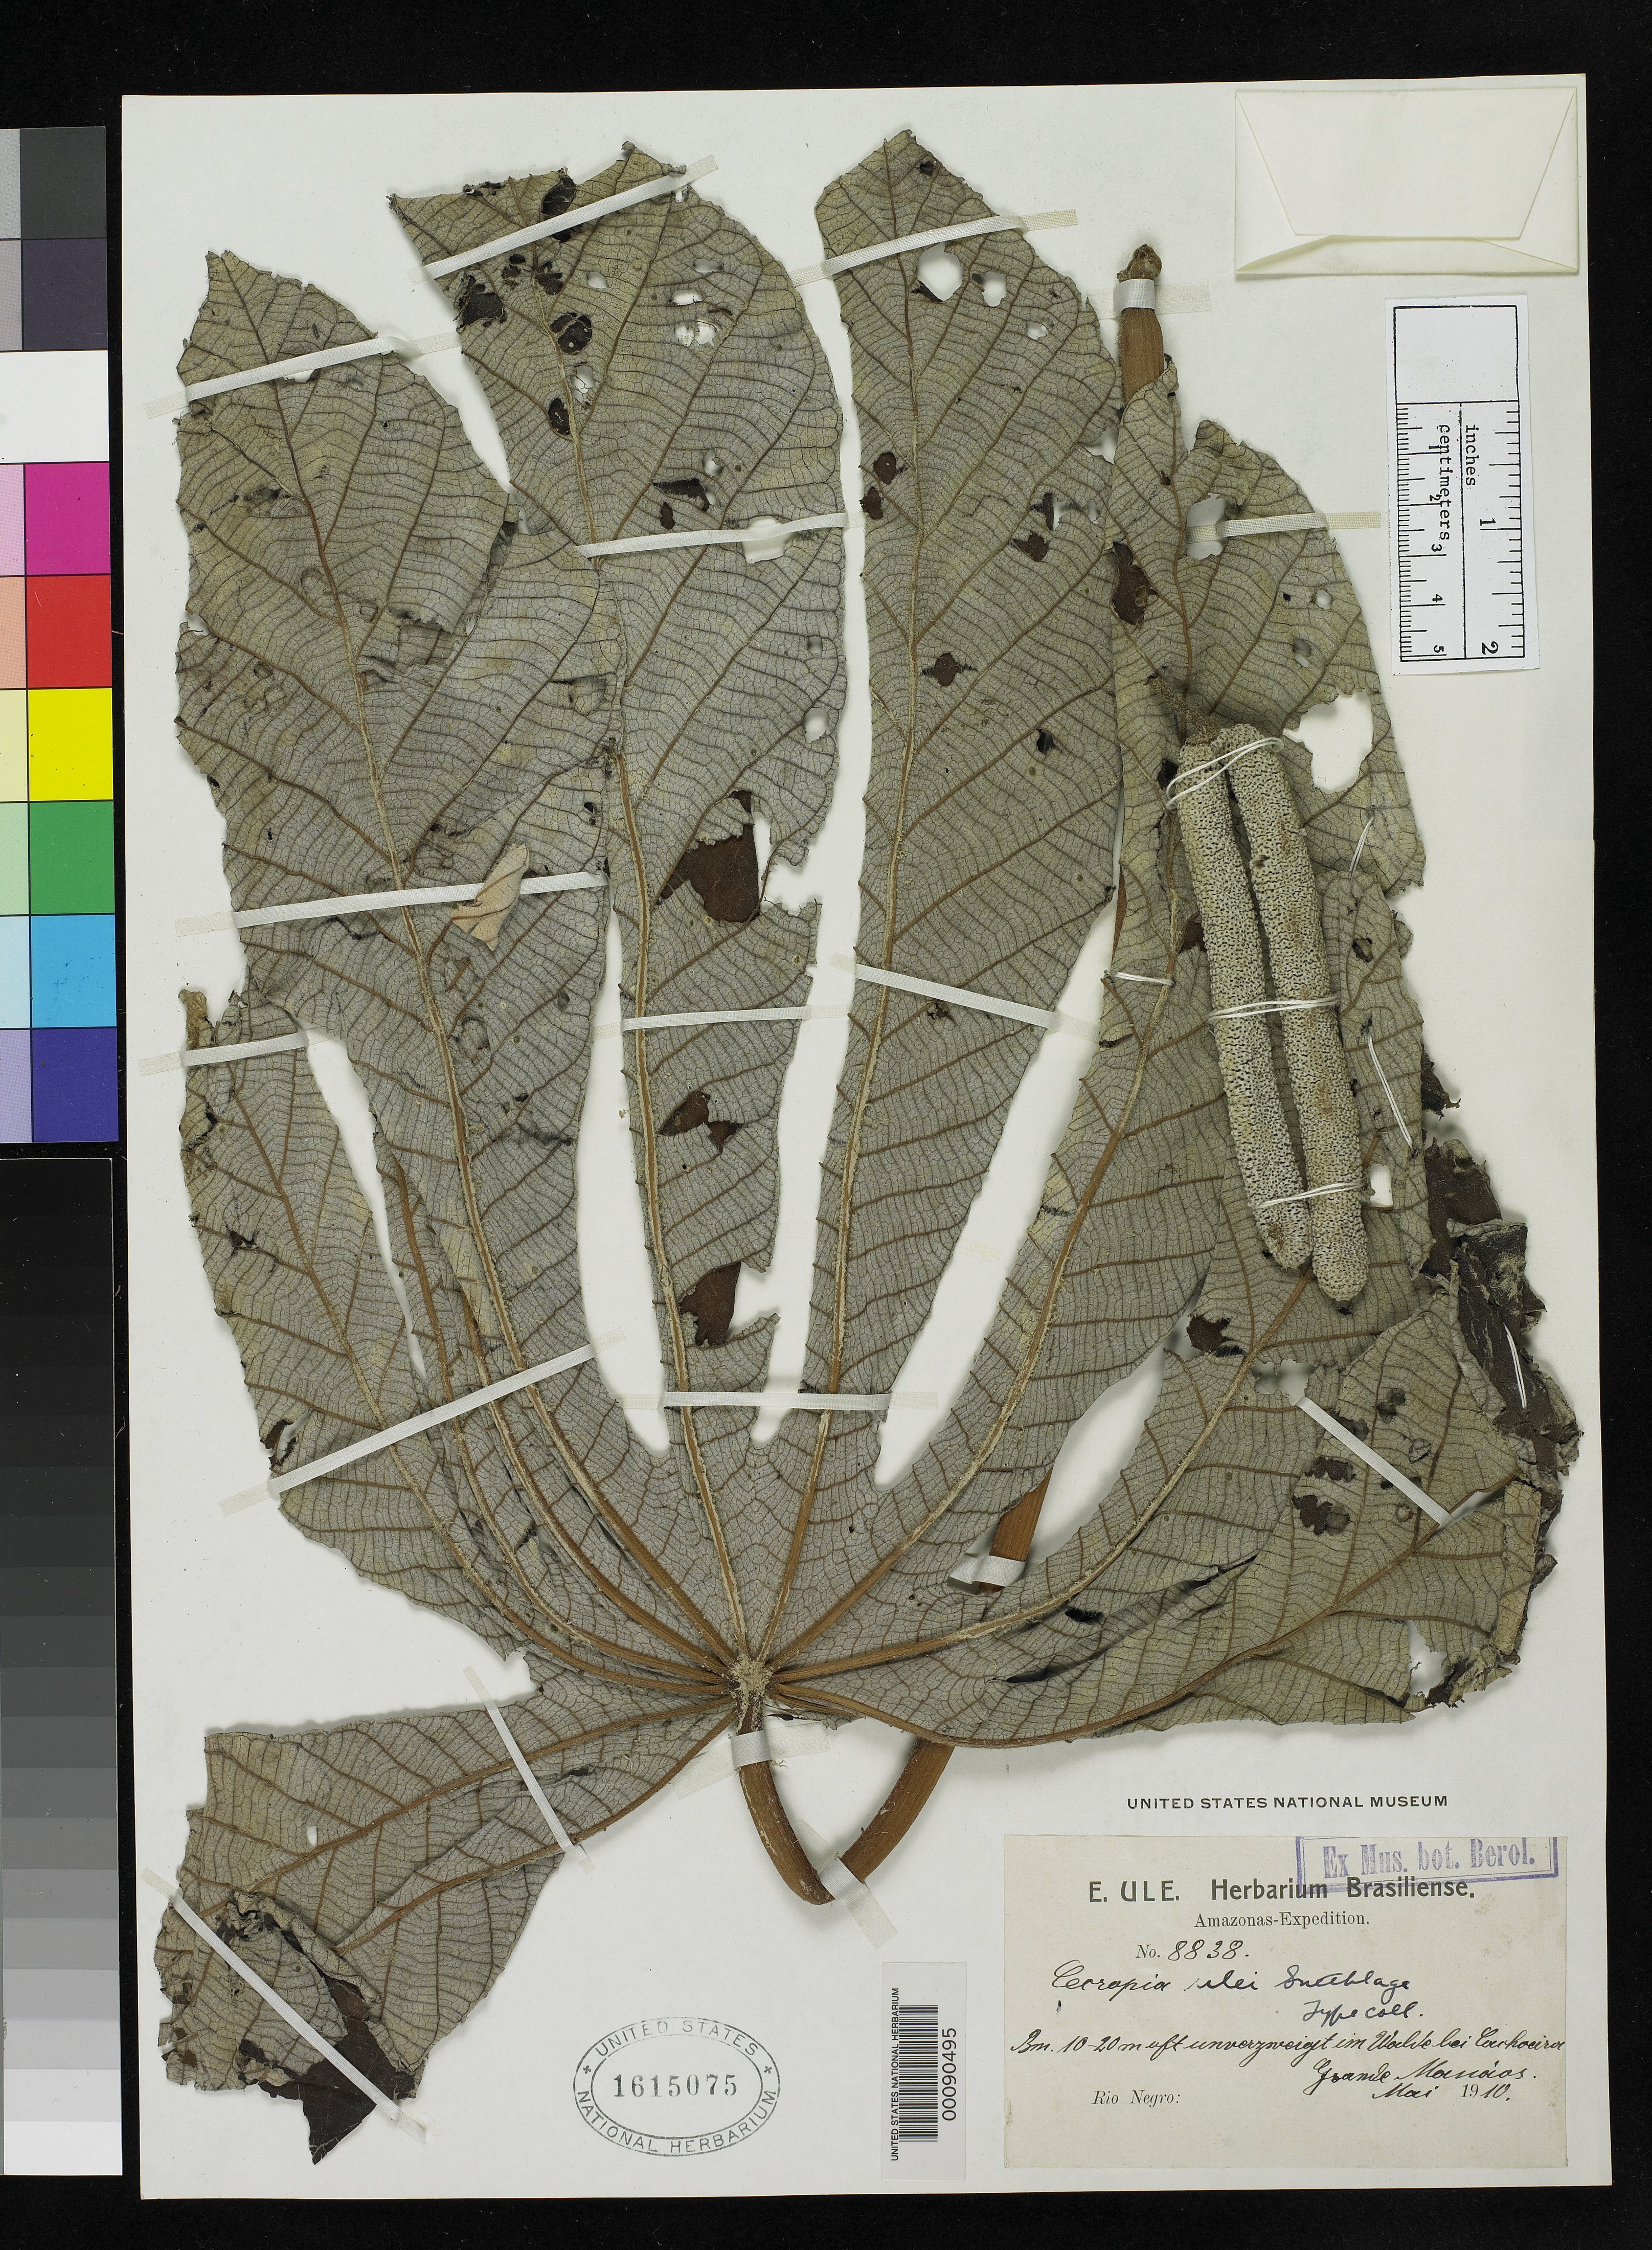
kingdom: Plantae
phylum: Tracheophyta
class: Magnoliopsida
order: Rosales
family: Urticaceae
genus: Cecropia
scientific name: Cecropia ulei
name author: Snethl.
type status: Isotype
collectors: E. H. Ule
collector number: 8838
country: Brazil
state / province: Amazonas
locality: Rio Negro, Manaos, Cachoeira Grande.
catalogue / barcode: US 1615075